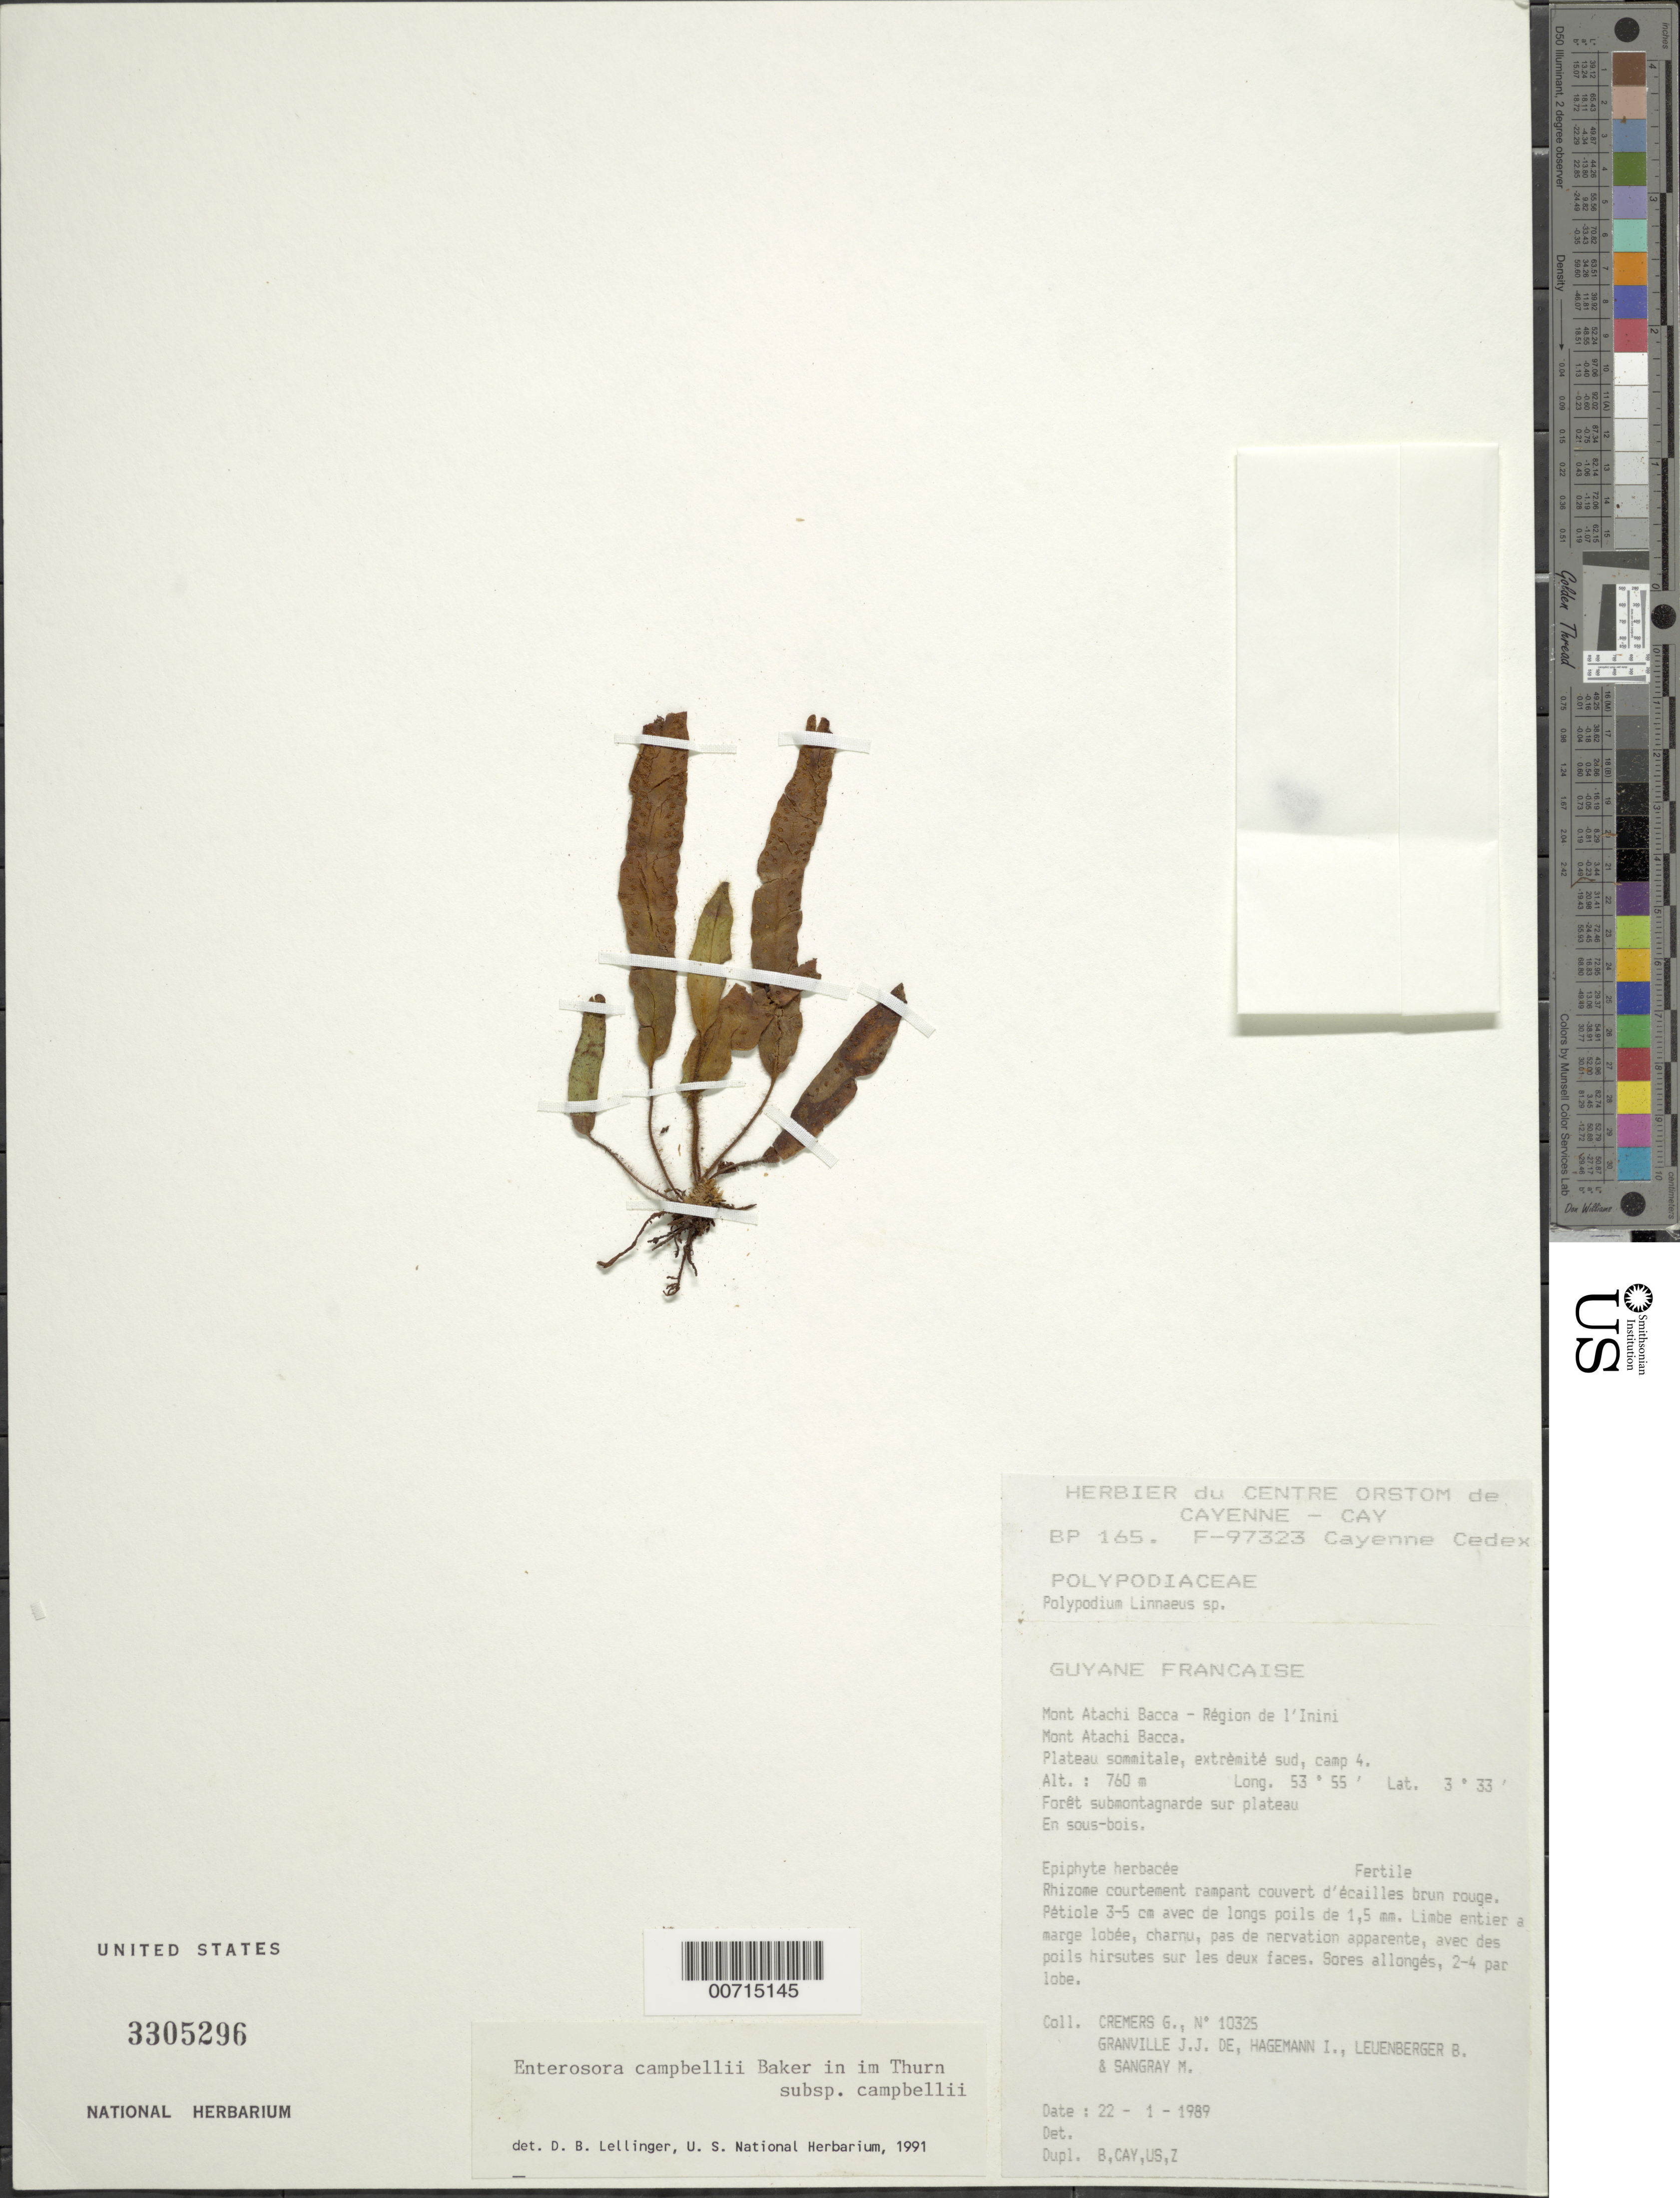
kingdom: Plantae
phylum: Tracheophyta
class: Polypodiopsida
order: Polypodiales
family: Polypodiaceae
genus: Enterosora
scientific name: Enterosora campbellii subsp. campbellii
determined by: Lellinger, David B., (BOT), Smithsonian Institution - National Museum of Natural History (UNITED STATES)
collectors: G. Cremers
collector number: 10325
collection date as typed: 22-Jan-89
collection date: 1989-01-22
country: French Guiana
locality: Mont Atachi Bacca, région de l'Inini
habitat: Submontane forest, on plateau; understory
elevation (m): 760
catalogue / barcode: US 3305296